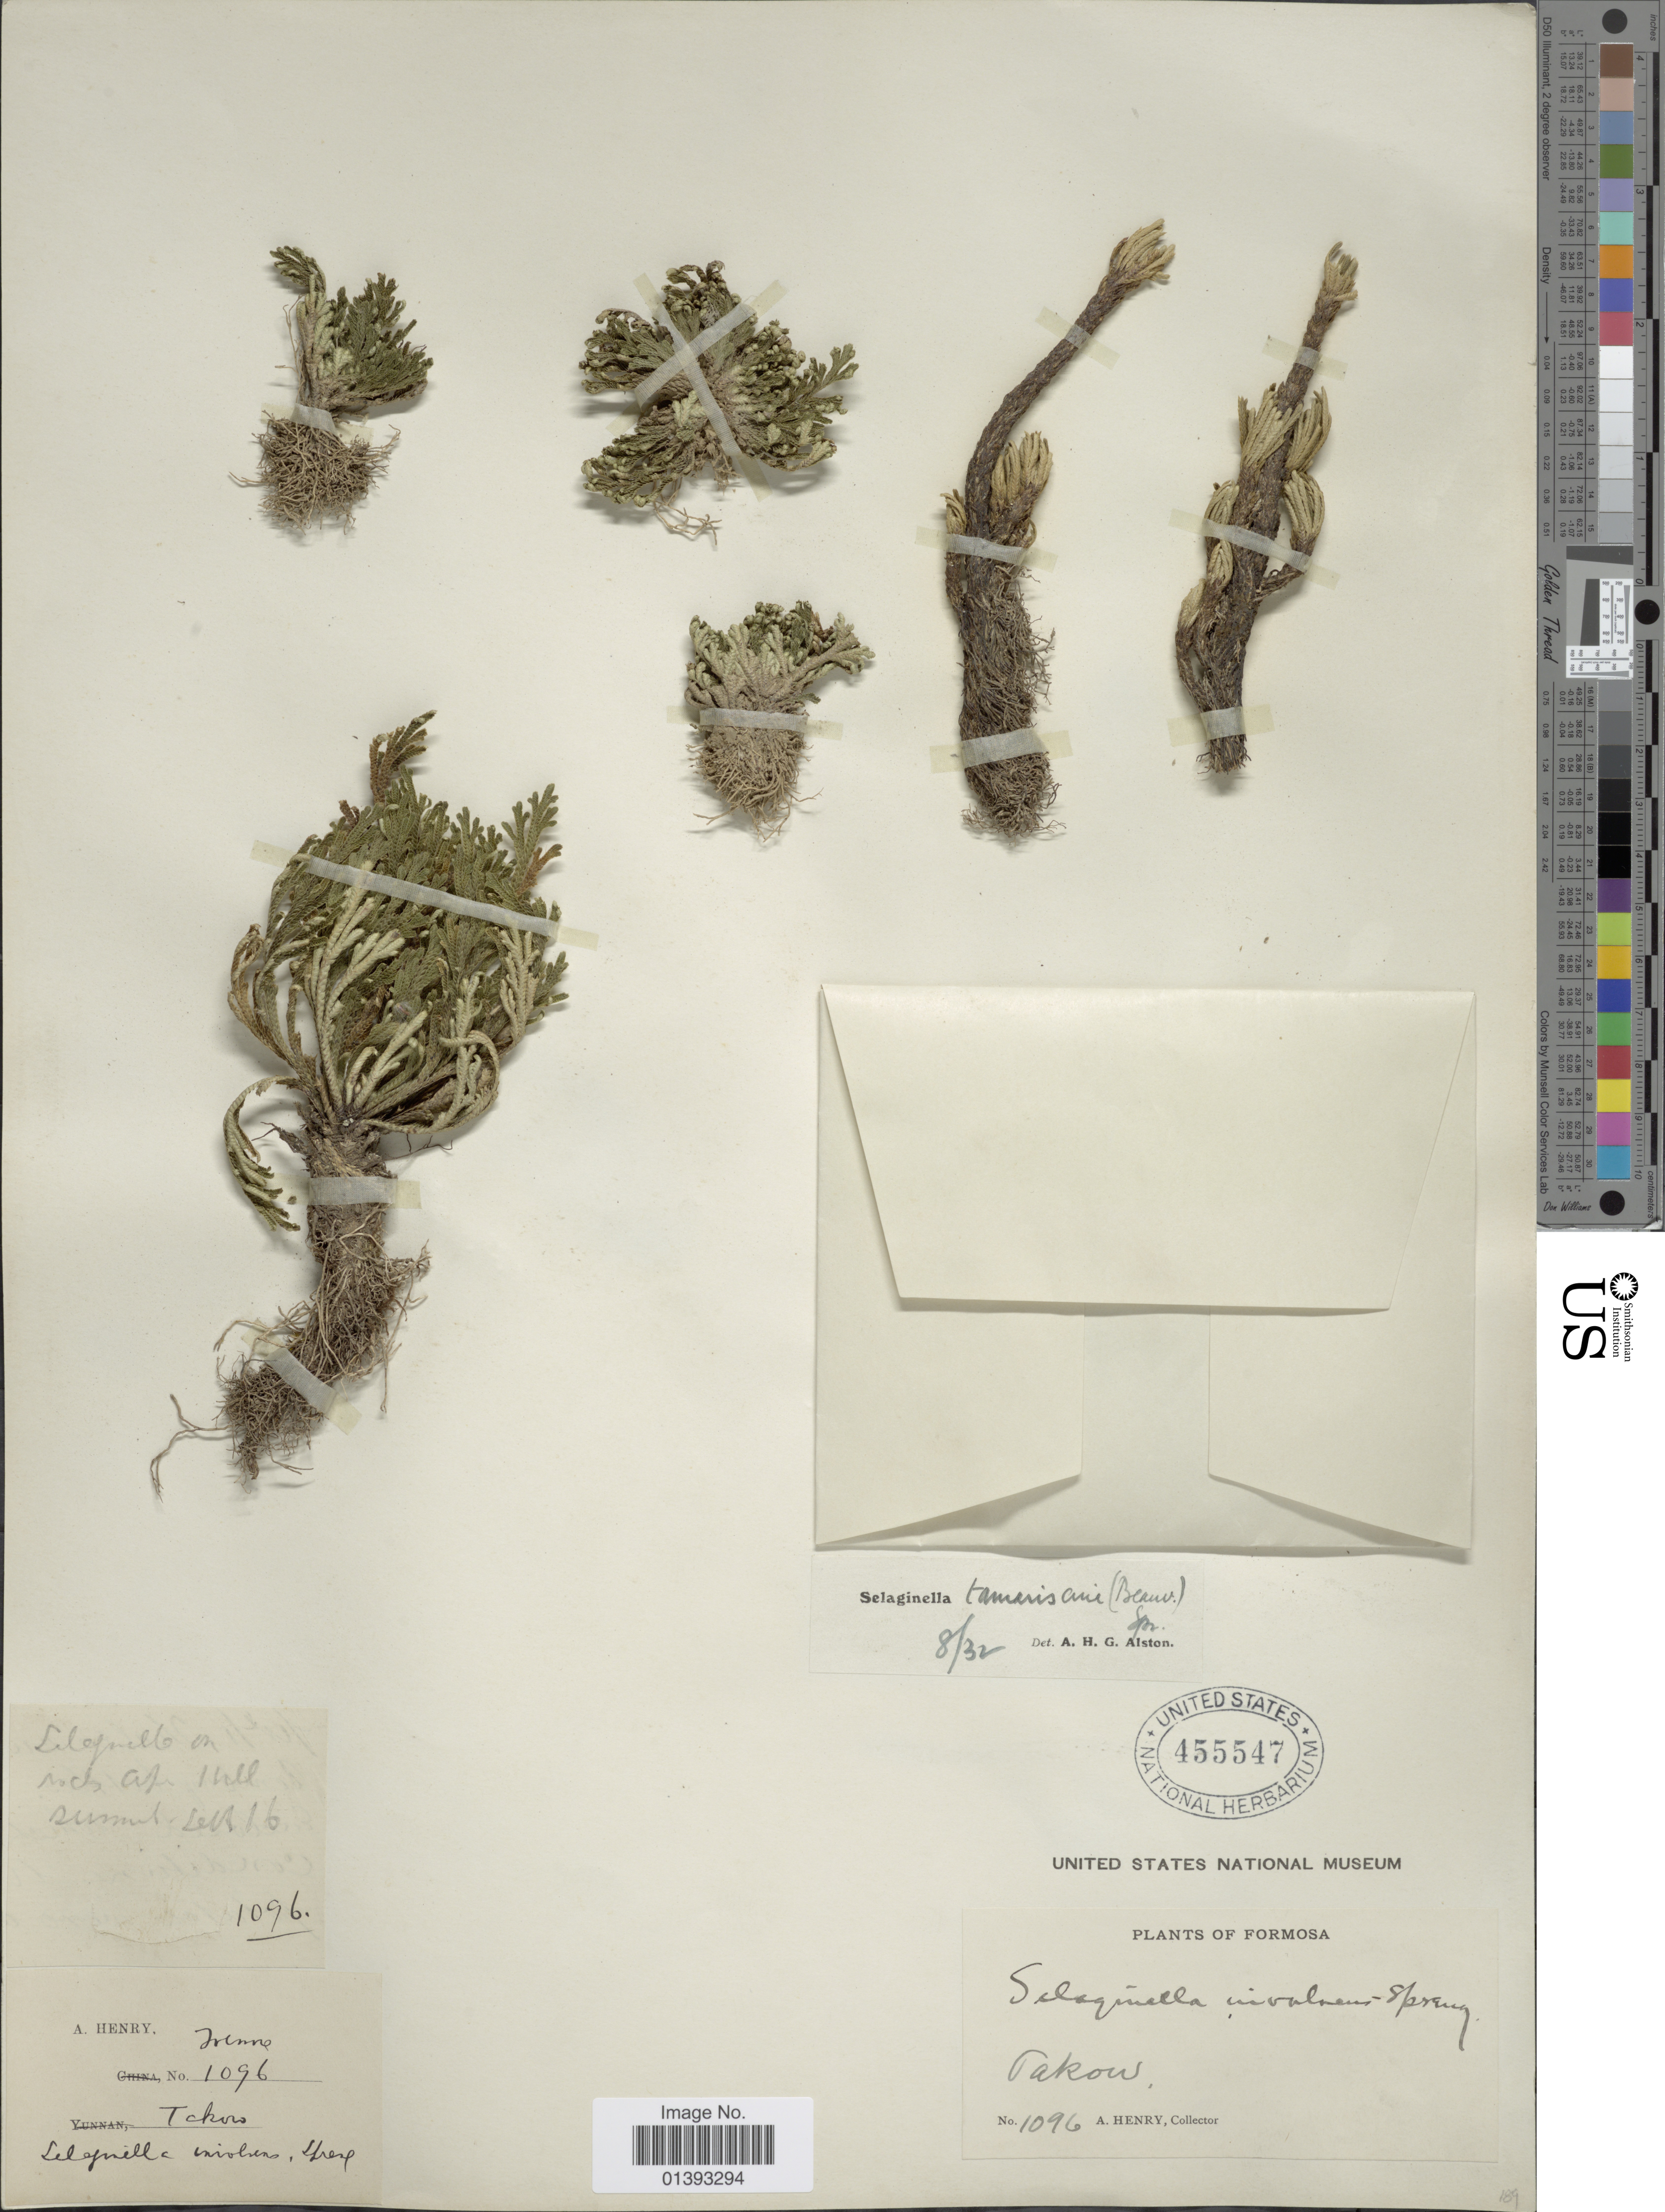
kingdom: Plantae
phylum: Tracheophyta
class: Lycopodiopsida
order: Selaginellales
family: Selaginellaceae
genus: Selaginella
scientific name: Selaginella tamariscina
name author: (P. Beauv.) Spring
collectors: A. Henry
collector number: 1096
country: Taiwan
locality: Takow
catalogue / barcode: US 455547